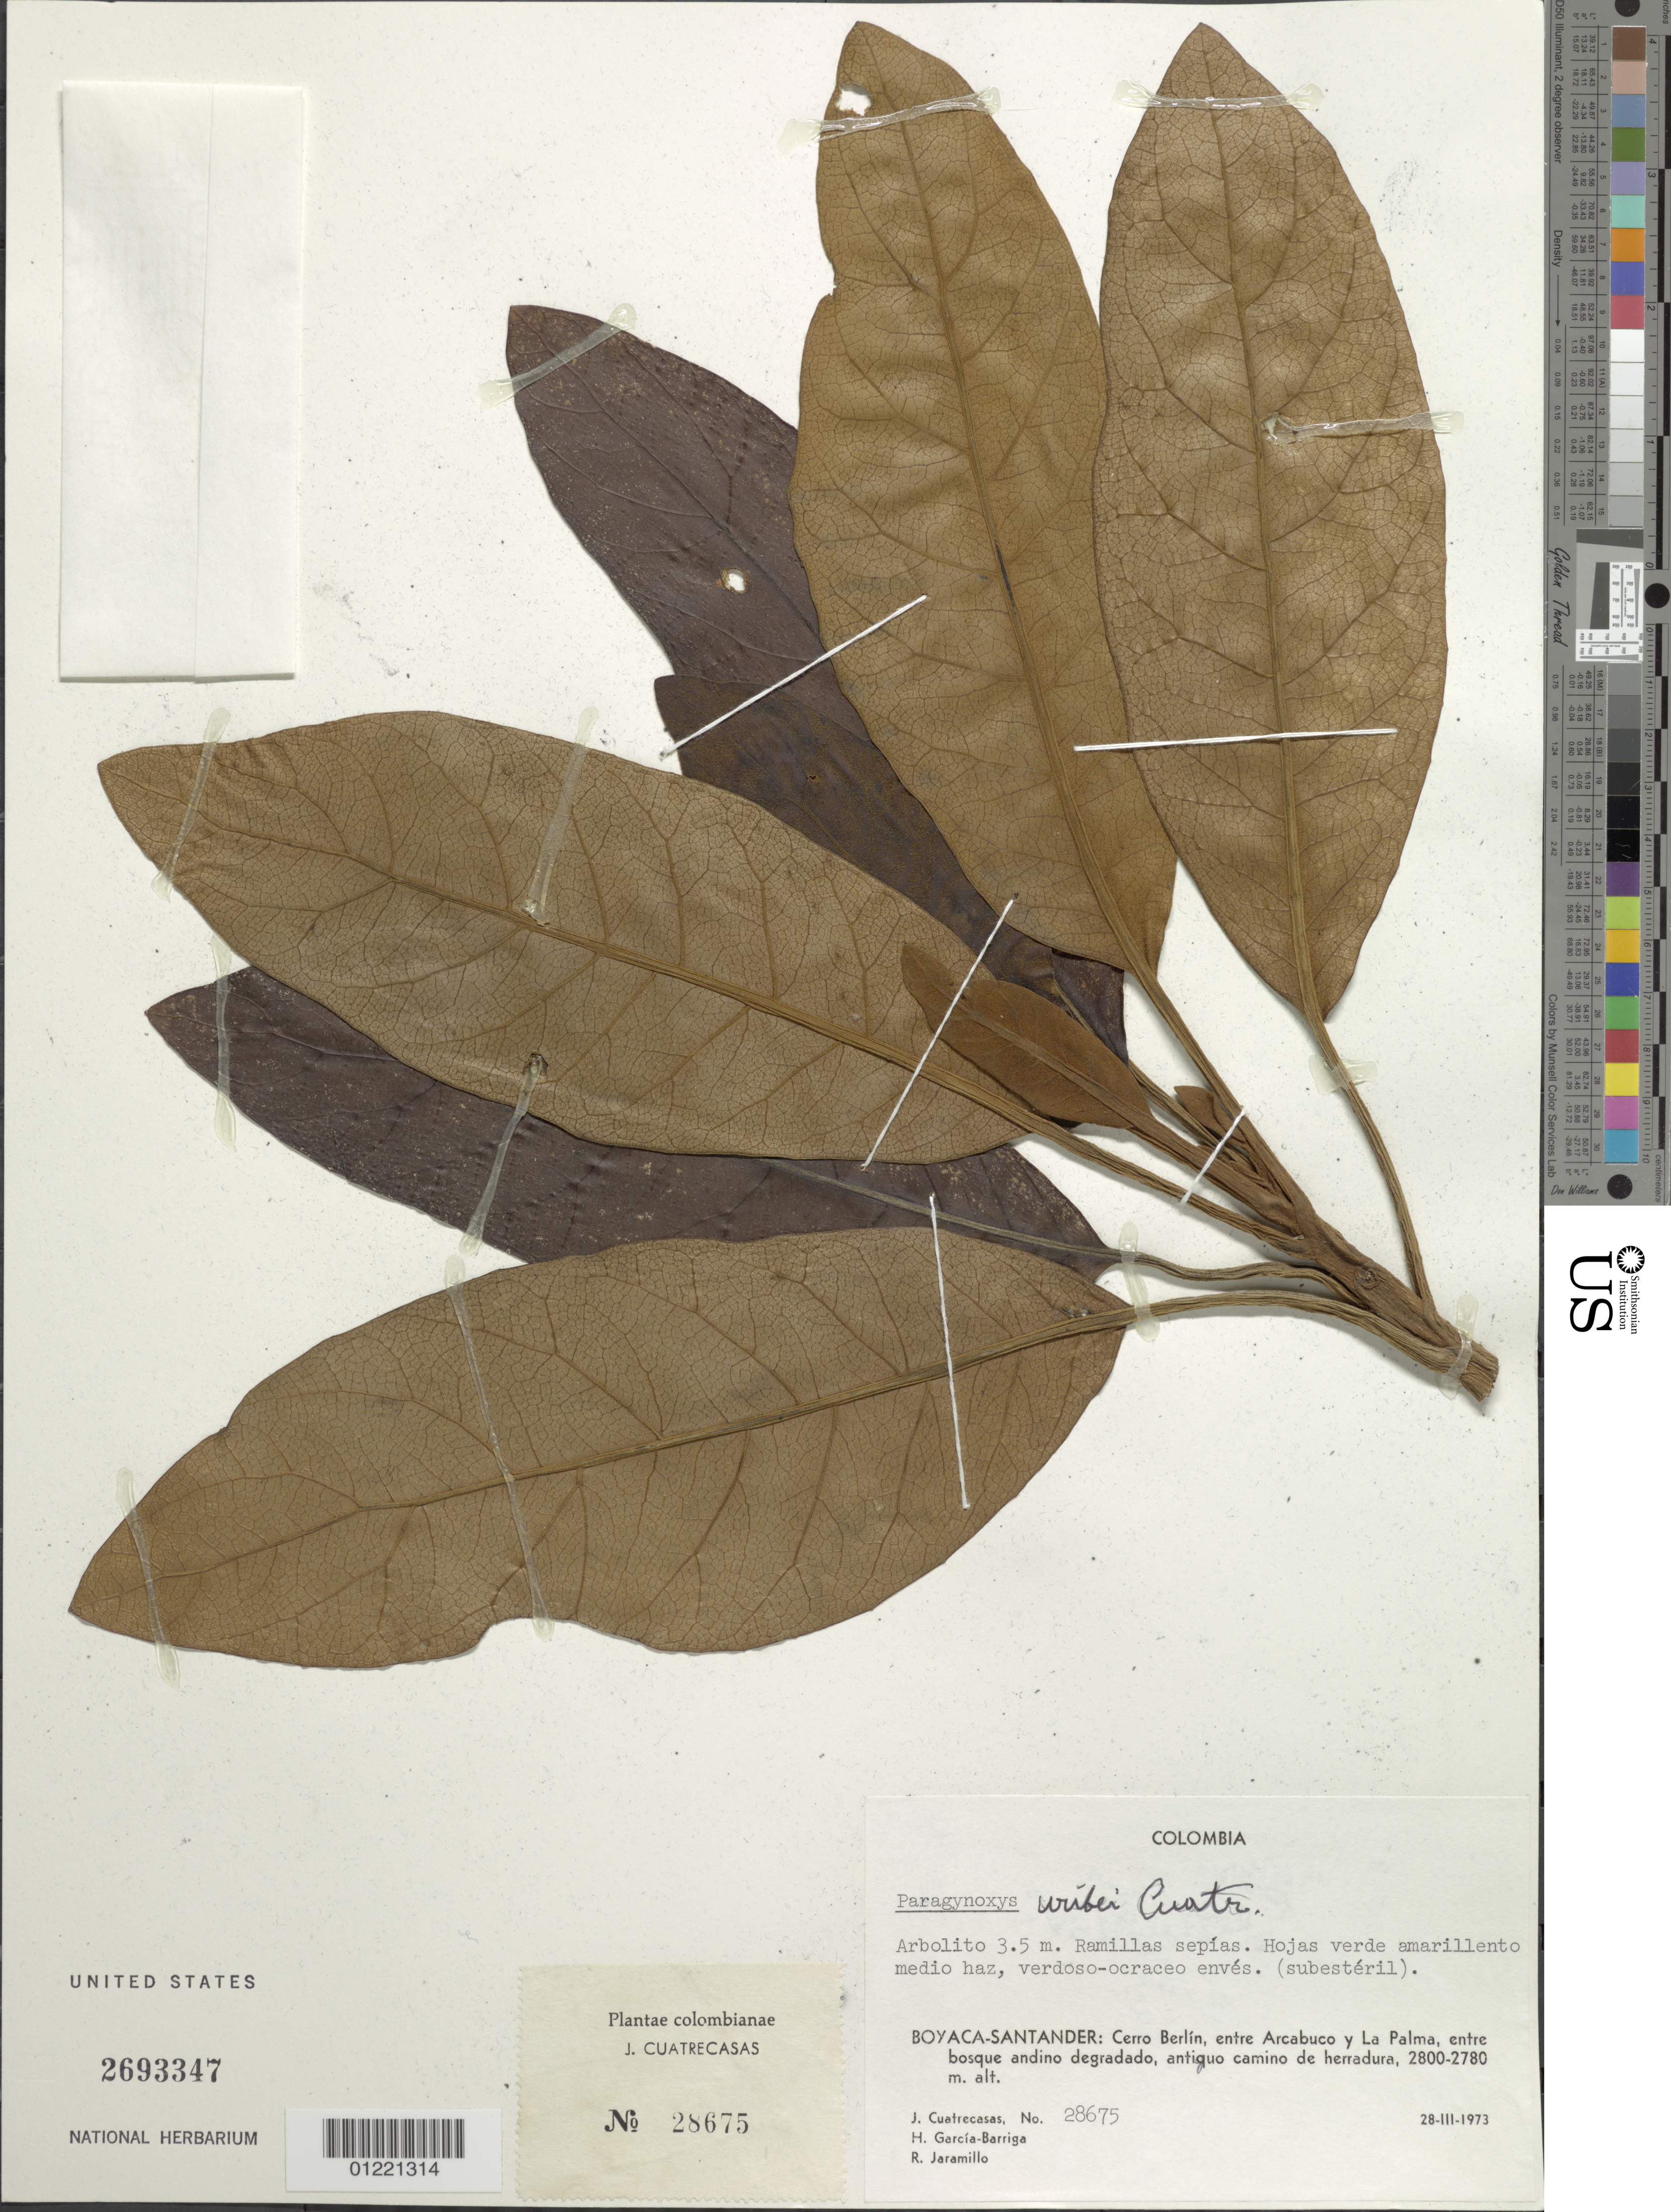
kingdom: Plantae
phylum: Tracheophyta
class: Magnoliopsida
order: Asterales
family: Asteraceae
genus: Paragynoxys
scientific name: Paragynoxys uribei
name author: Cuatrec.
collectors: J. Cuatrecasas, H. García Barriga & R. Jaramillo M.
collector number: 28675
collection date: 1973-03-28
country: Colombia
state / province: Boyacá / Santander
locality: Cerro Berlín, entre Arcabuco y La Palma, entre bosque andino degradado, antiquo camino de herradura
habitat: bosque andino degradado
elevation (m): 2780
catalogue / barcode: US 2693347